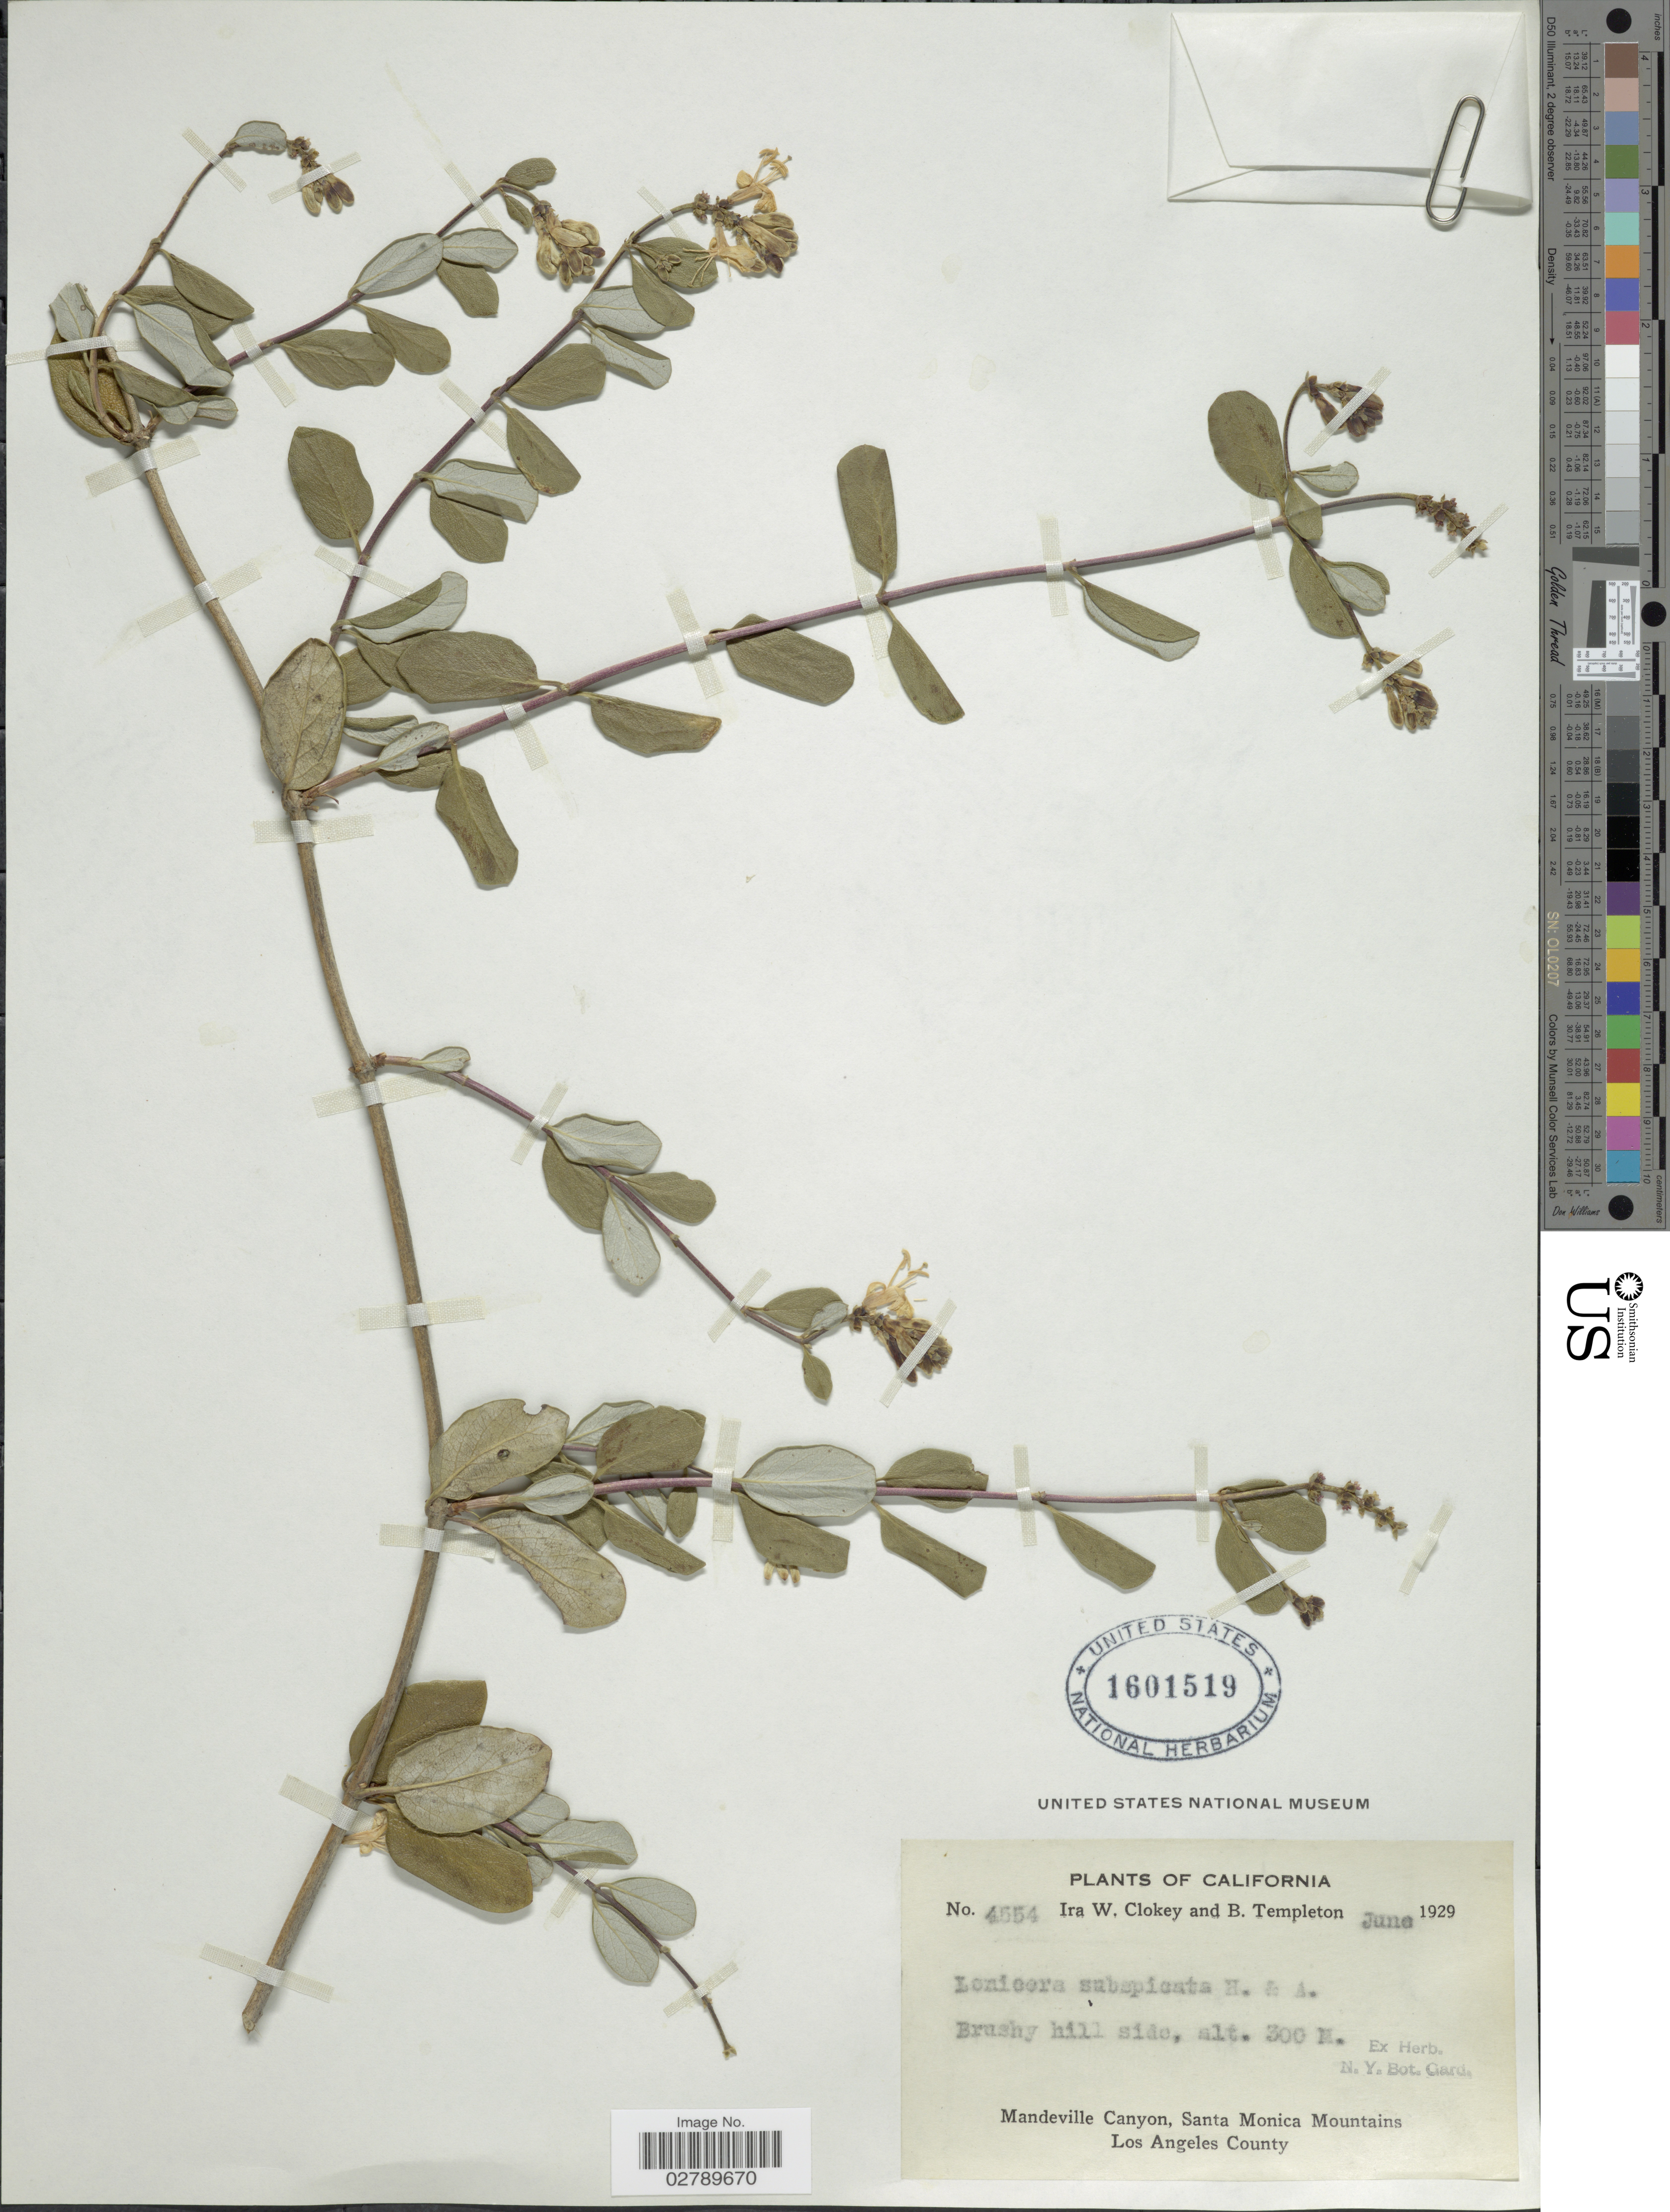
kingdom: Plantae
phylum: Tracheophyta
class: Magnoliopsida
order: Dipsacales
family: Caprifoliaceae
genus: Lonicera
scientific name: Lonicera johnstonii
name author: (D.D. Keck) McMinn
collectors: I. W. Clokey & B. Templeton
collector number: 4554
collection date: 1929-06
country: United States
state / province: California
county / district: Los Angeles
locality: Mandeville Canyon, Santa Monica Mountains. Los Angeles County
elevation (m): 300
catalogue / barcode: US 1601519